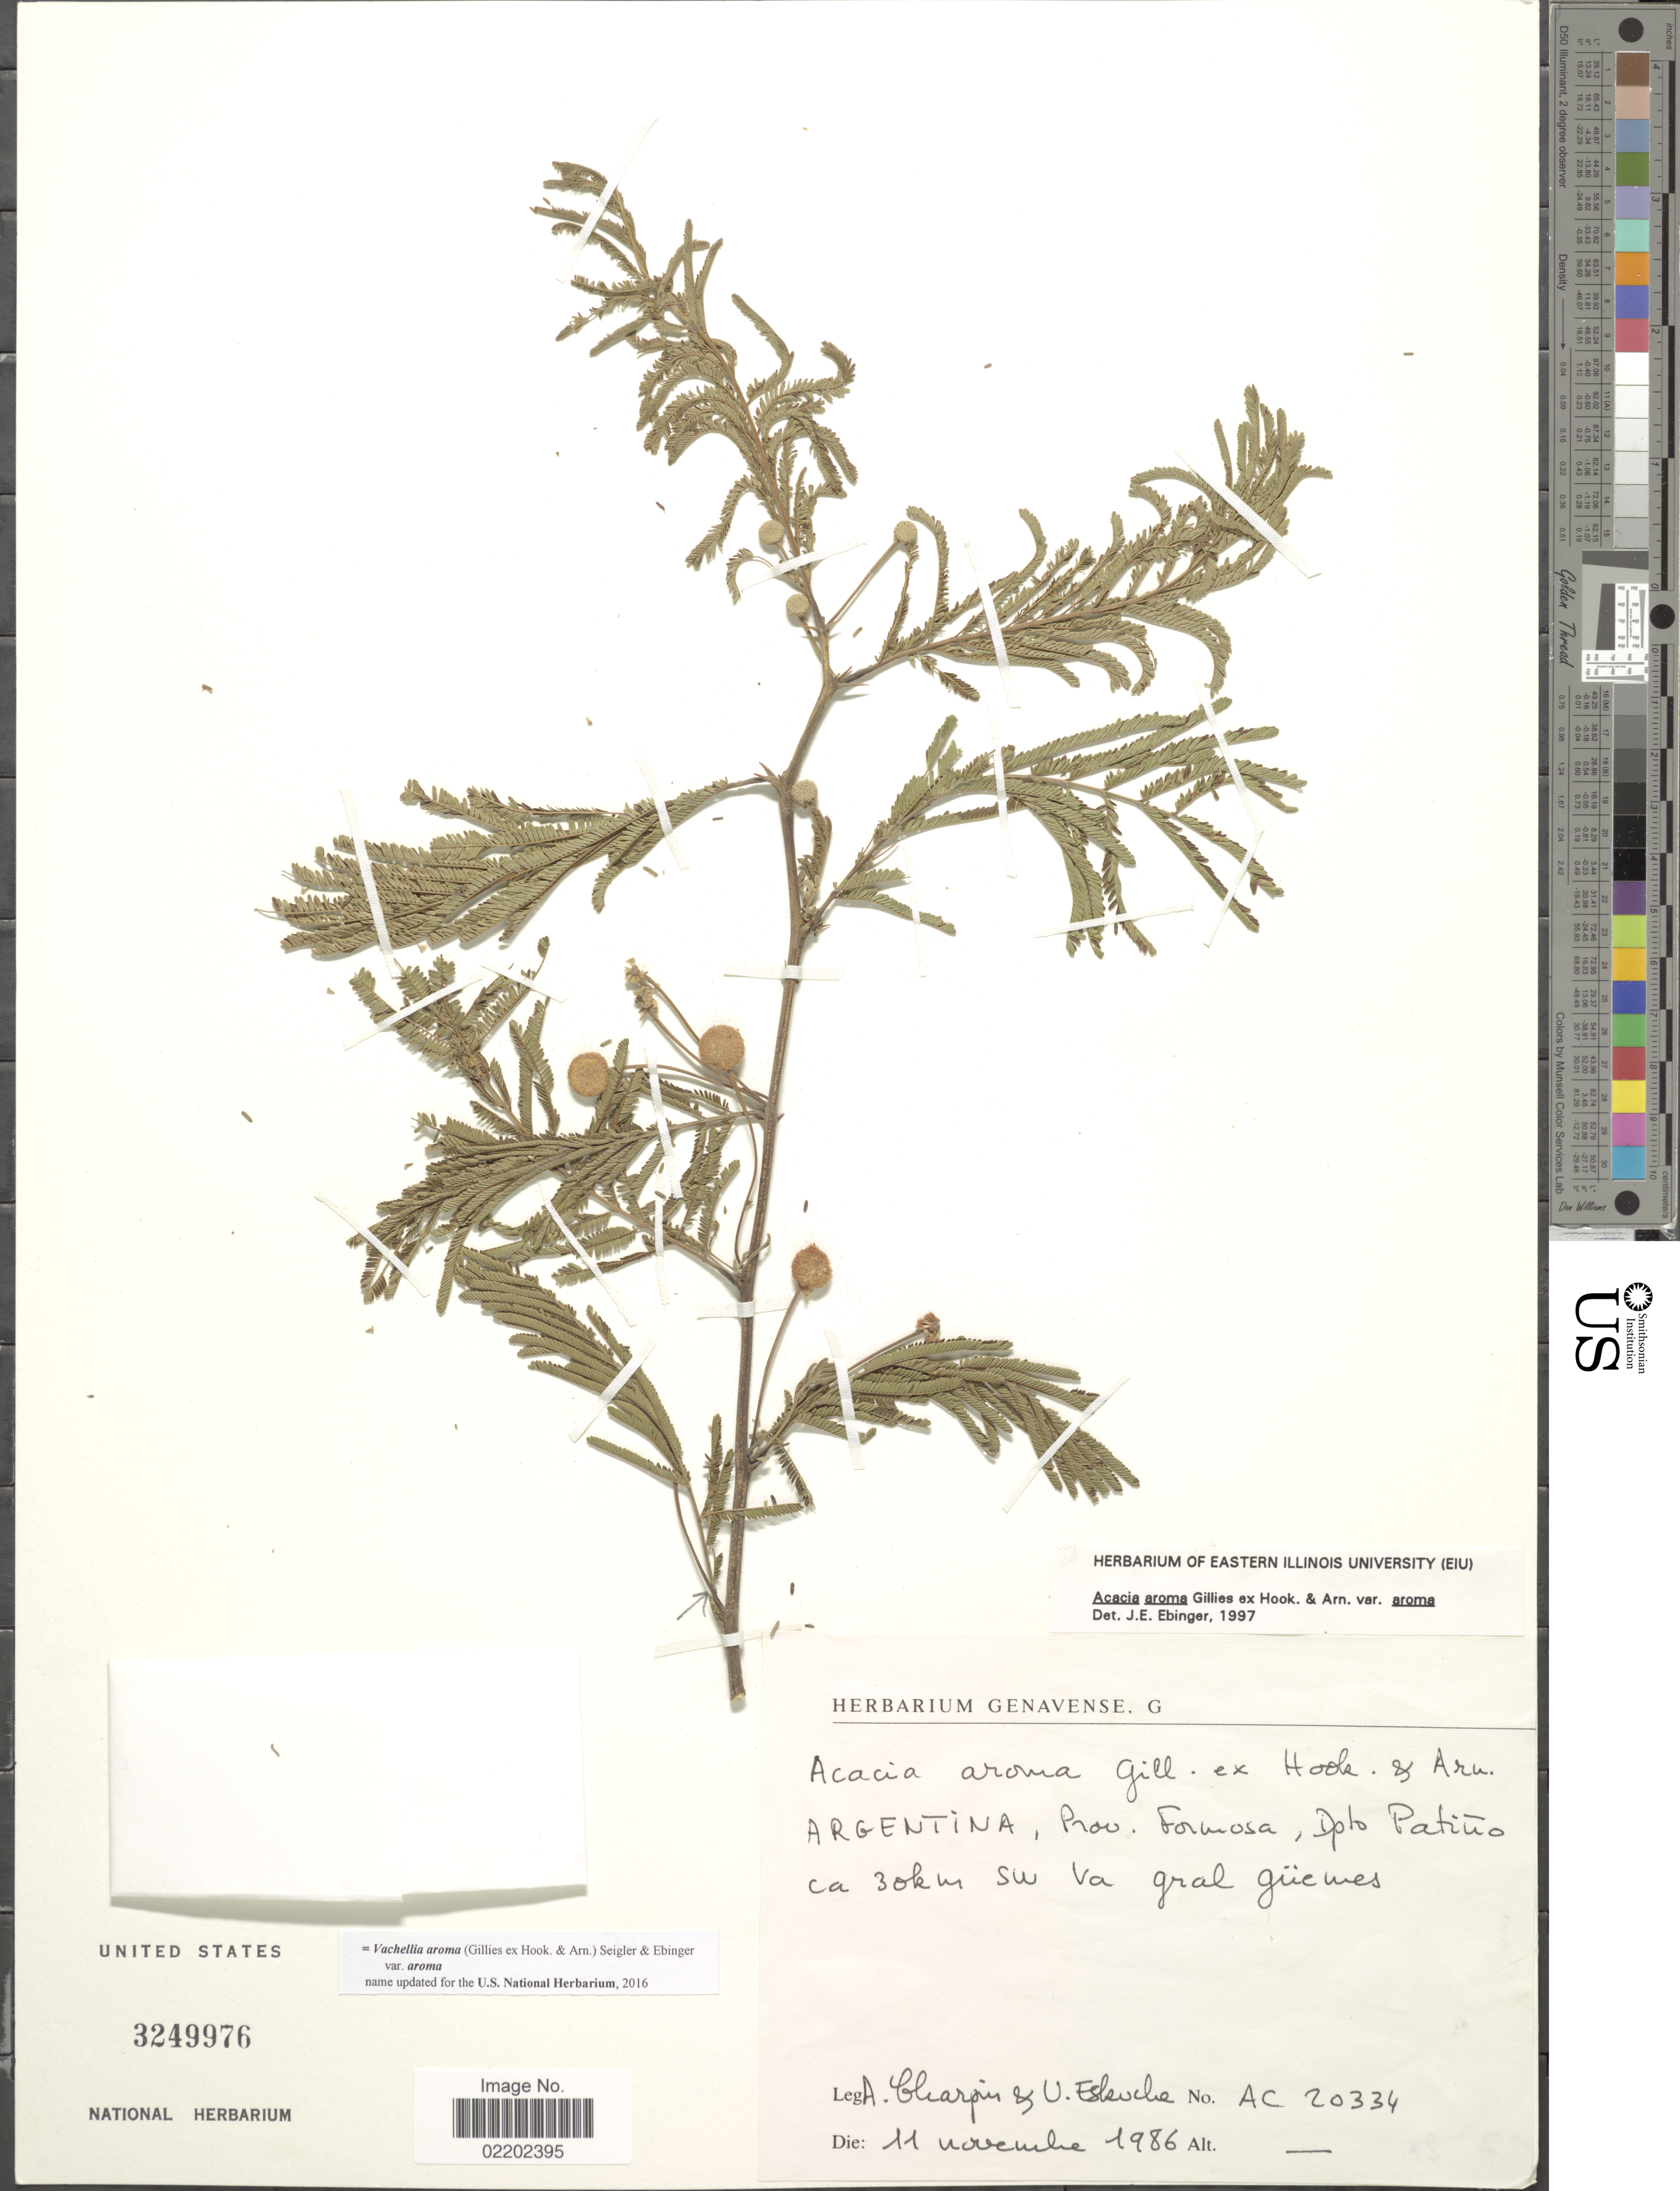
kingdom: Plantae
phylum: Tracheophyta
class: Magnoliopsida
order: Fabales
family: Fabaceae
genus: Vachellia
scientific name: Vachellia aroma var. aroma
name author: (Gillies ex Hook. & Arn.) Seigler & Ebinger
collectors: A. Charpin & U. Eskuche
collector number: AC 20334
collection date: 1986-11-11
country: Argentina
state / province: Formosa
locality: Dpto Patiño ca 30 km SW Va gral güemes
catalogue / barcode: US 3249976